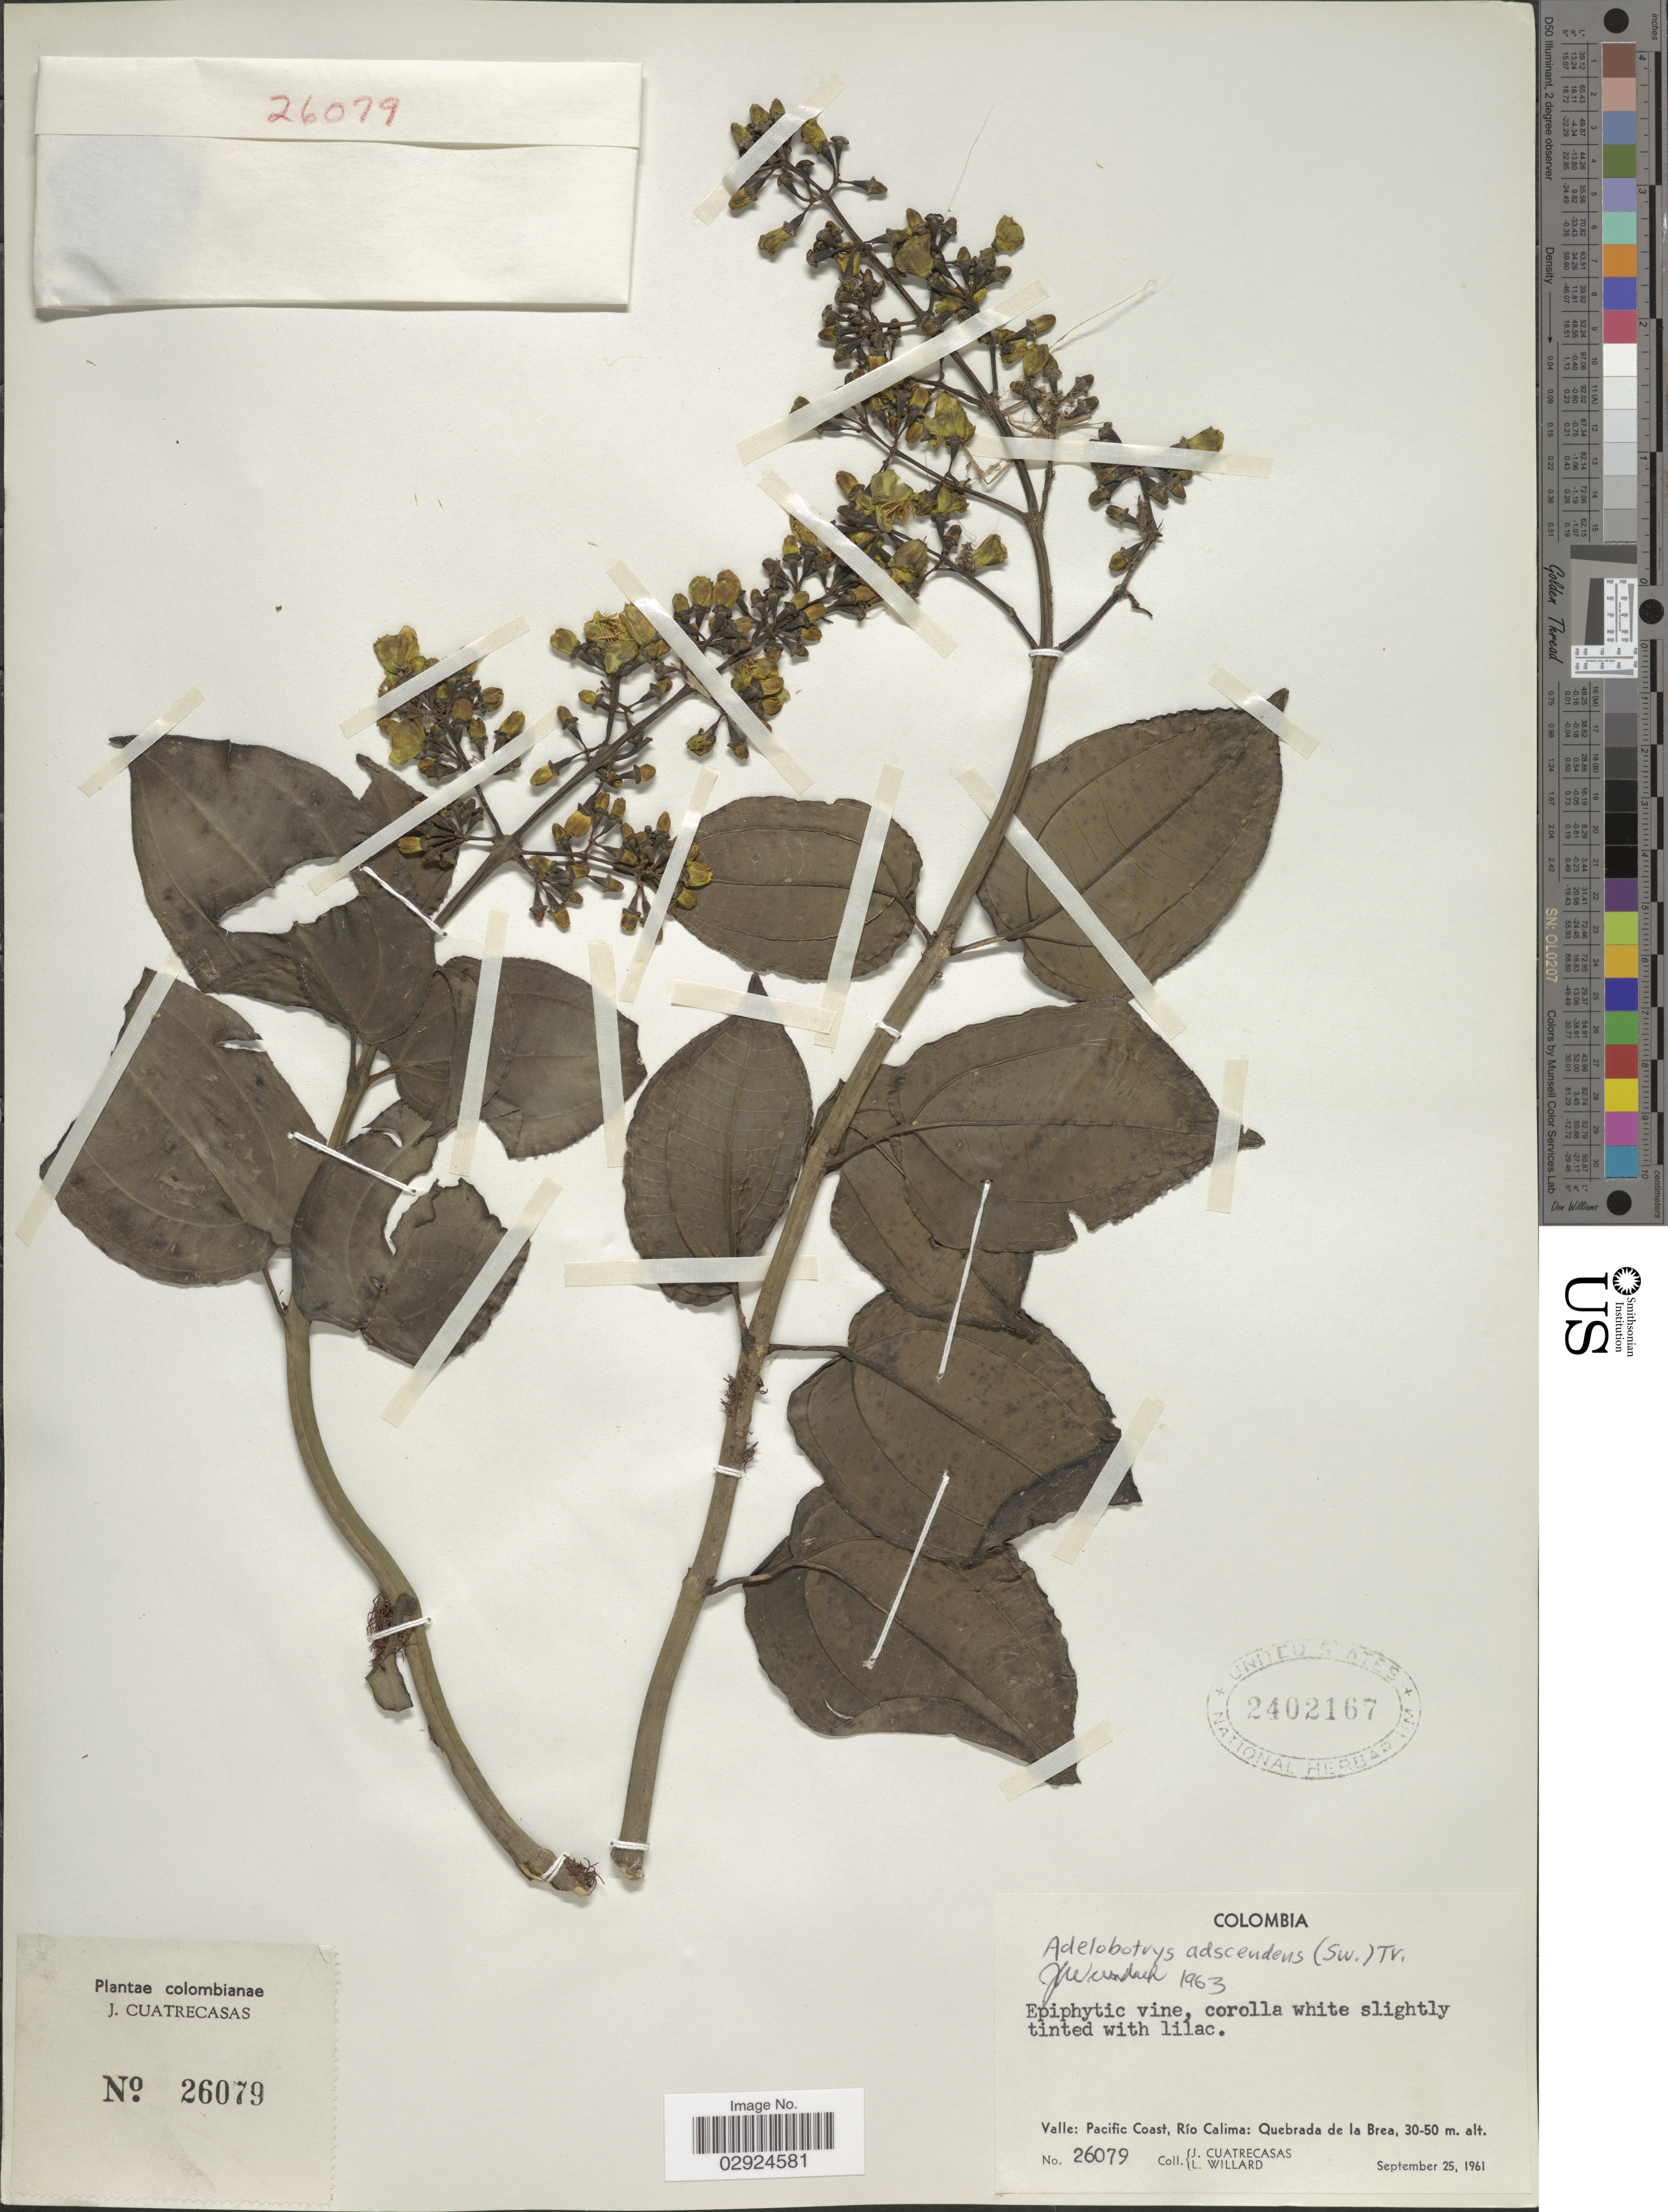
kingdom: Plantae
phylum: Tracheophyta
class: Magnoliopsida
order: Myrtales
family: Melastomataceae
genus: Adelobotrys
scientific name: Adelobotrys adscendens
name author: (Sw.) Triana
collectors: J. Cuatrecasas & L. Willard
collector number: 26079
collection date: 1961-09-25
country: Colombia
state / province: Valle del Cauca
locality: Valle: Pacific Coast, Río Calima: Quebrada de la Brea.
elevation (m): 30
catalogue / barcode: US 2402167